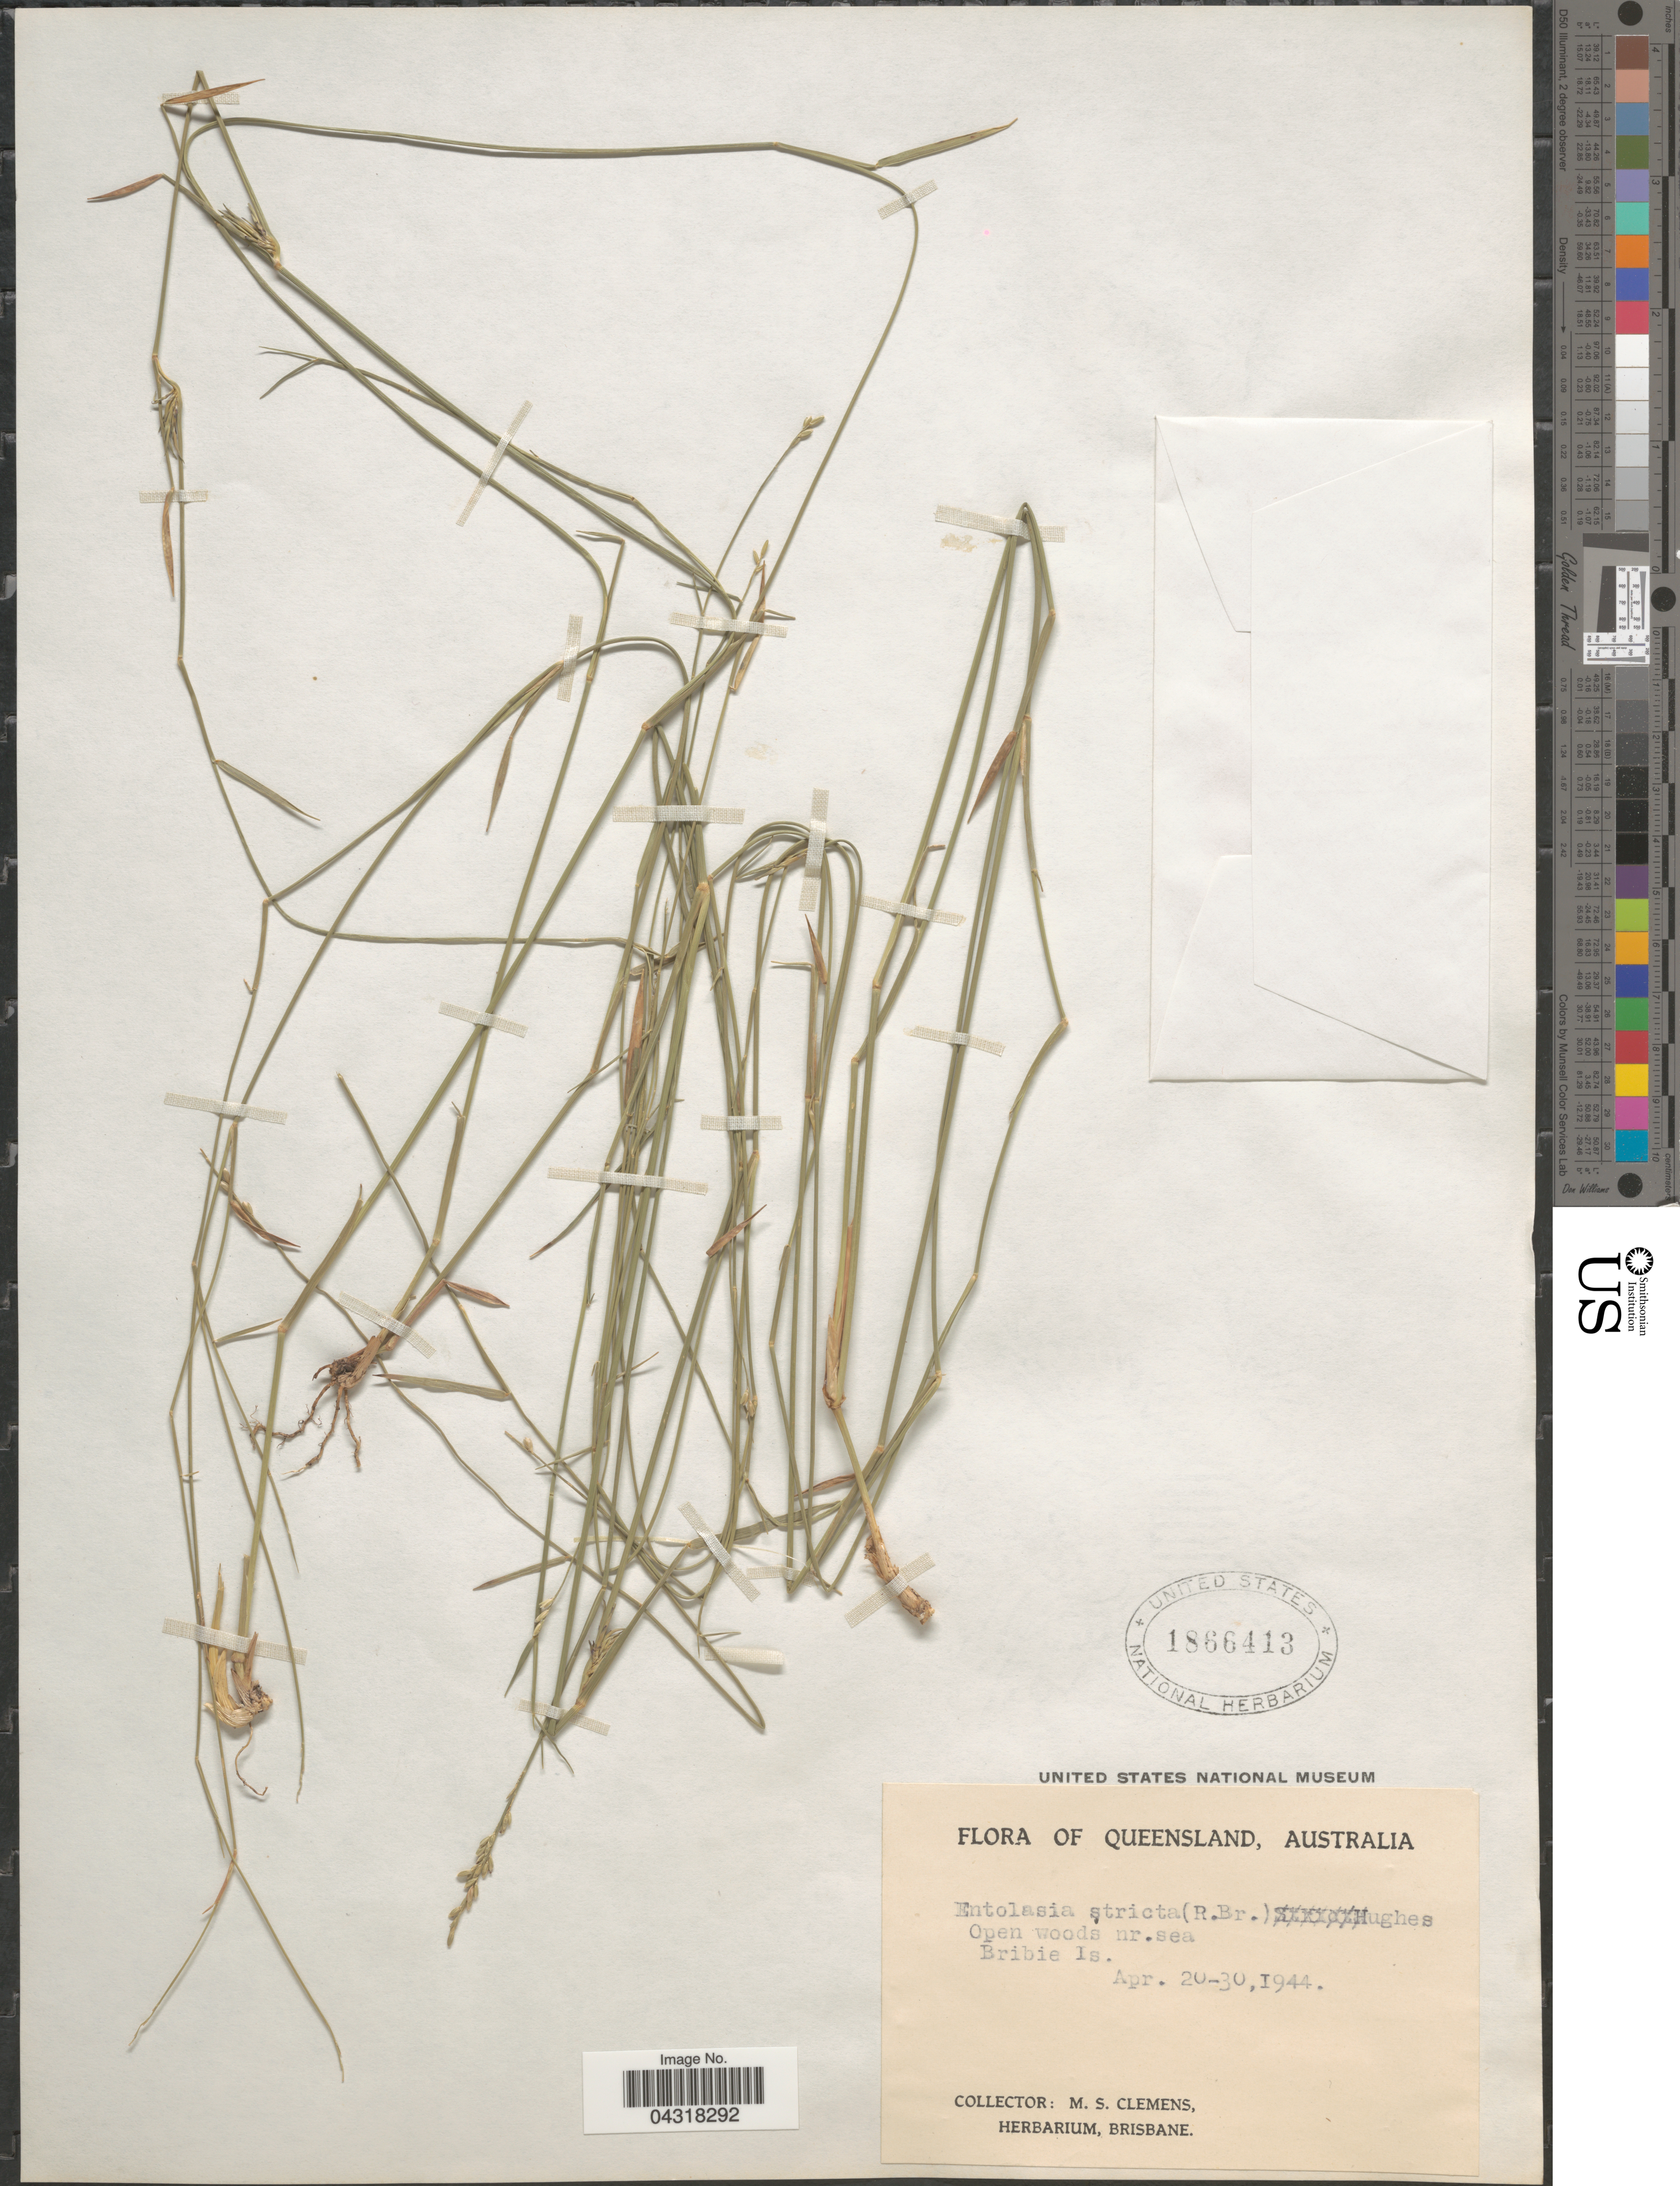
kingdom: Plantae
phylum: Tracheophyta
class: Liliopsida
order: Poales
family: Poaceae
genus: Entolasia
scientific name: Entolasia stricta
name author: (R. Br.) C.E. Hughes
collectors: M. S. Clemens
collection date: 1944-04-20/1944-04-30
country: Australia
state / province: Queensland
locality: Open woods nr. sea. Bribie Is.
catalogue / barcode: US 1866413